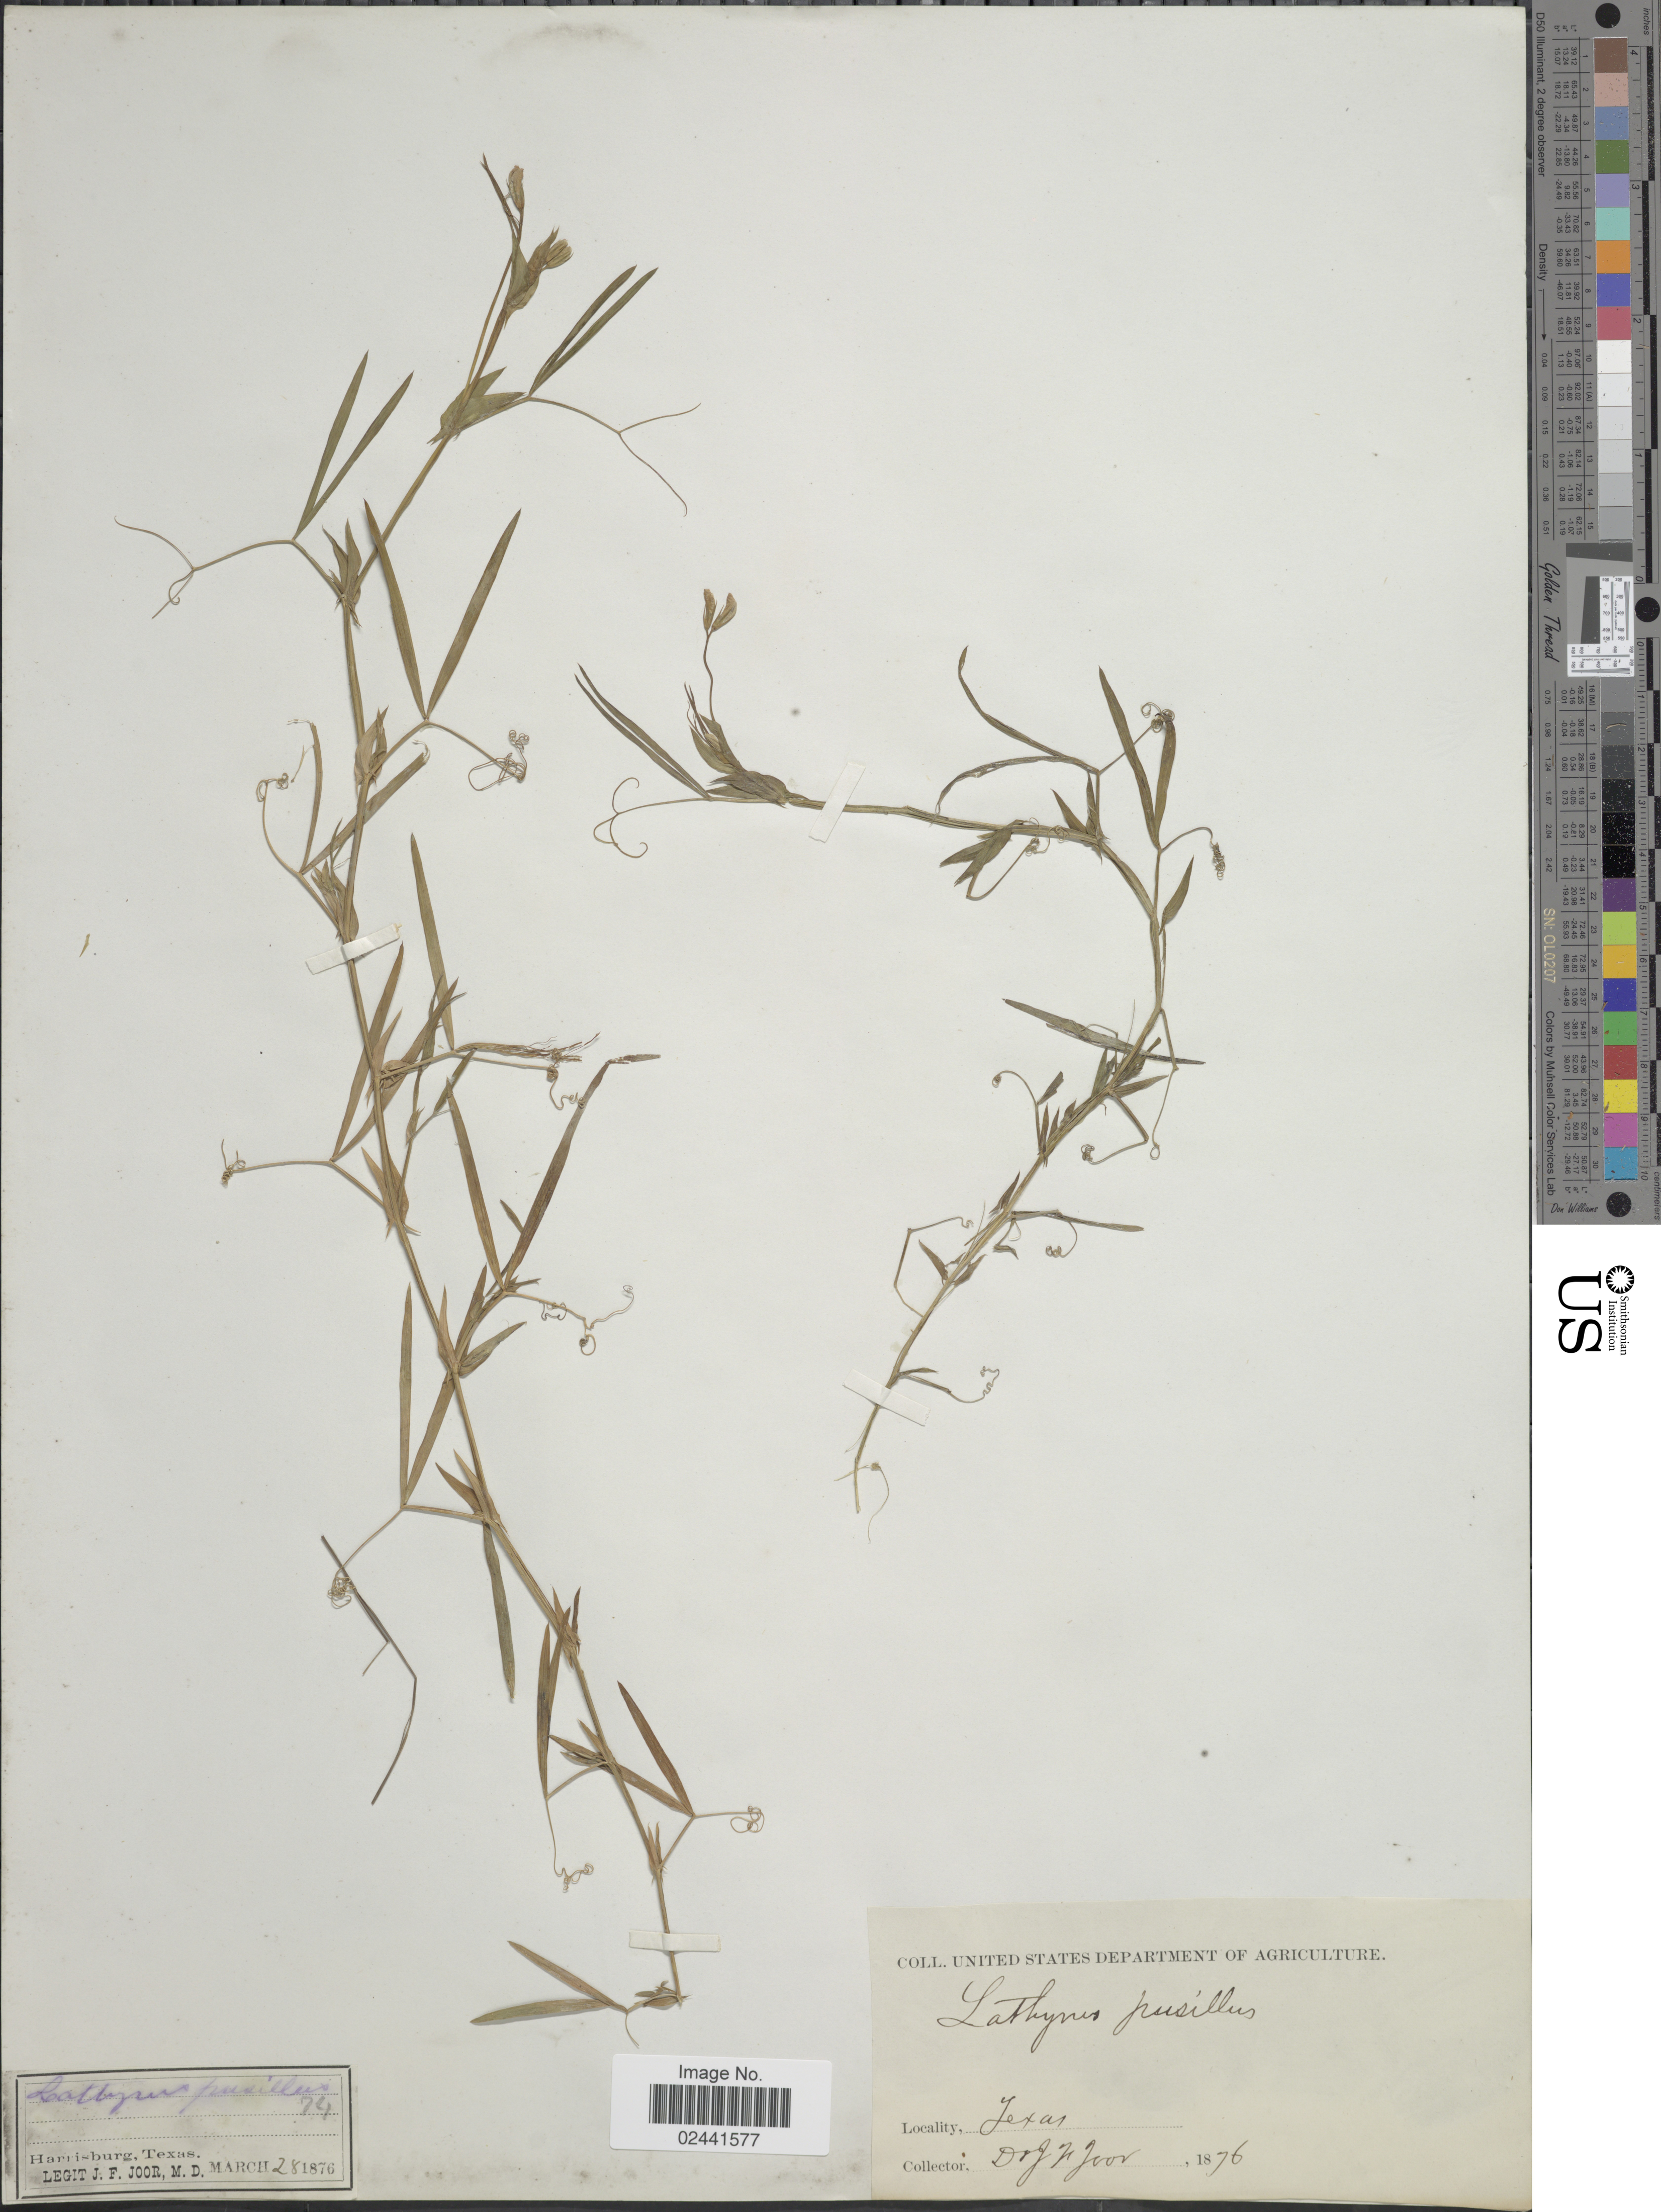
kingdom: Plantae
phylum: Tracheophyta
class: Magnoliopsida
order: Fabales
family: Fabaceae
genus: Lathyrus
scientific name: Lathyrus pusillus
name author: Elliott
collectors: J. F. Joor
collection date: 1876-03-28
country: United States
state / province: Texas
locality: Harrisburg